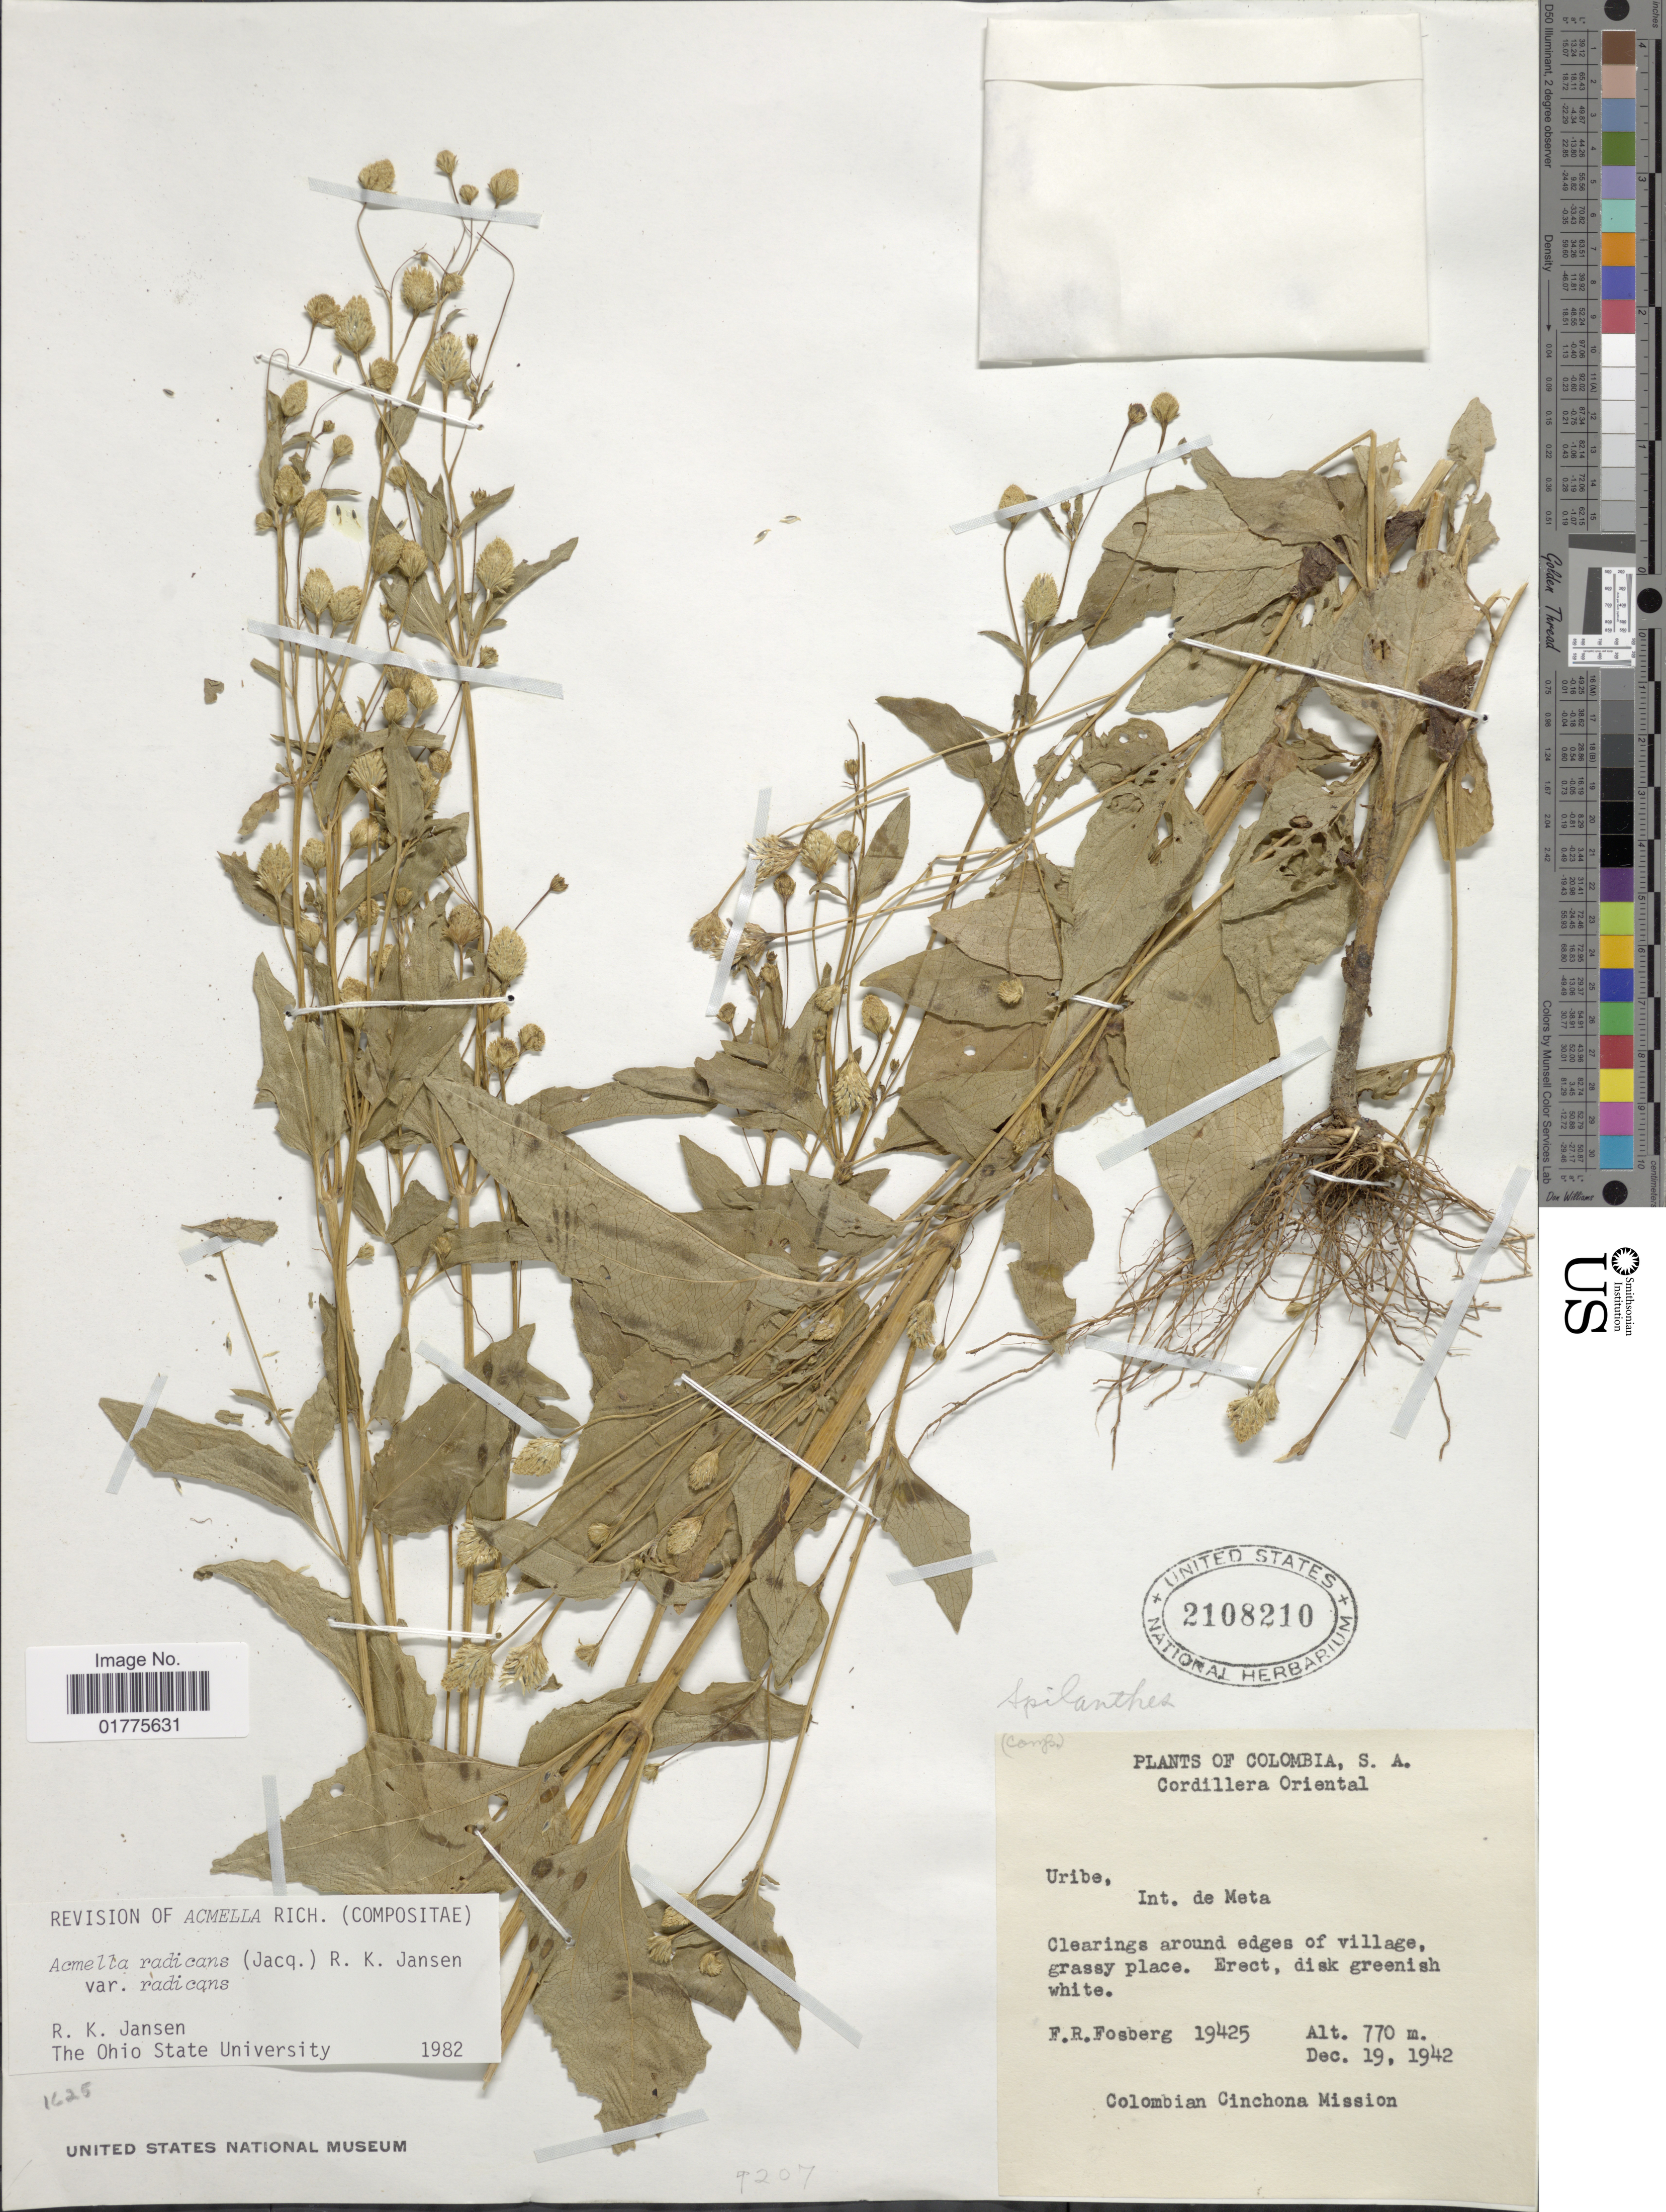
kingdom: Plantae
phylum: Tracheophyta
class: Magnoliopsida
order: Asterales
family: Asteraceae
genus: Acmella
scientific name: Acmella radicans var. radicans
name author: (Jacq.) R.K. Jansen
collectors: F. R. Fosberg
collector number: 19425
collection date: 1949-12-19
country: Colombia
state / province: Meta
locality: S.A., Cordillera Oriental, claering around edges of village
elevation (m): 770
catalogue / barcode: US 2108210